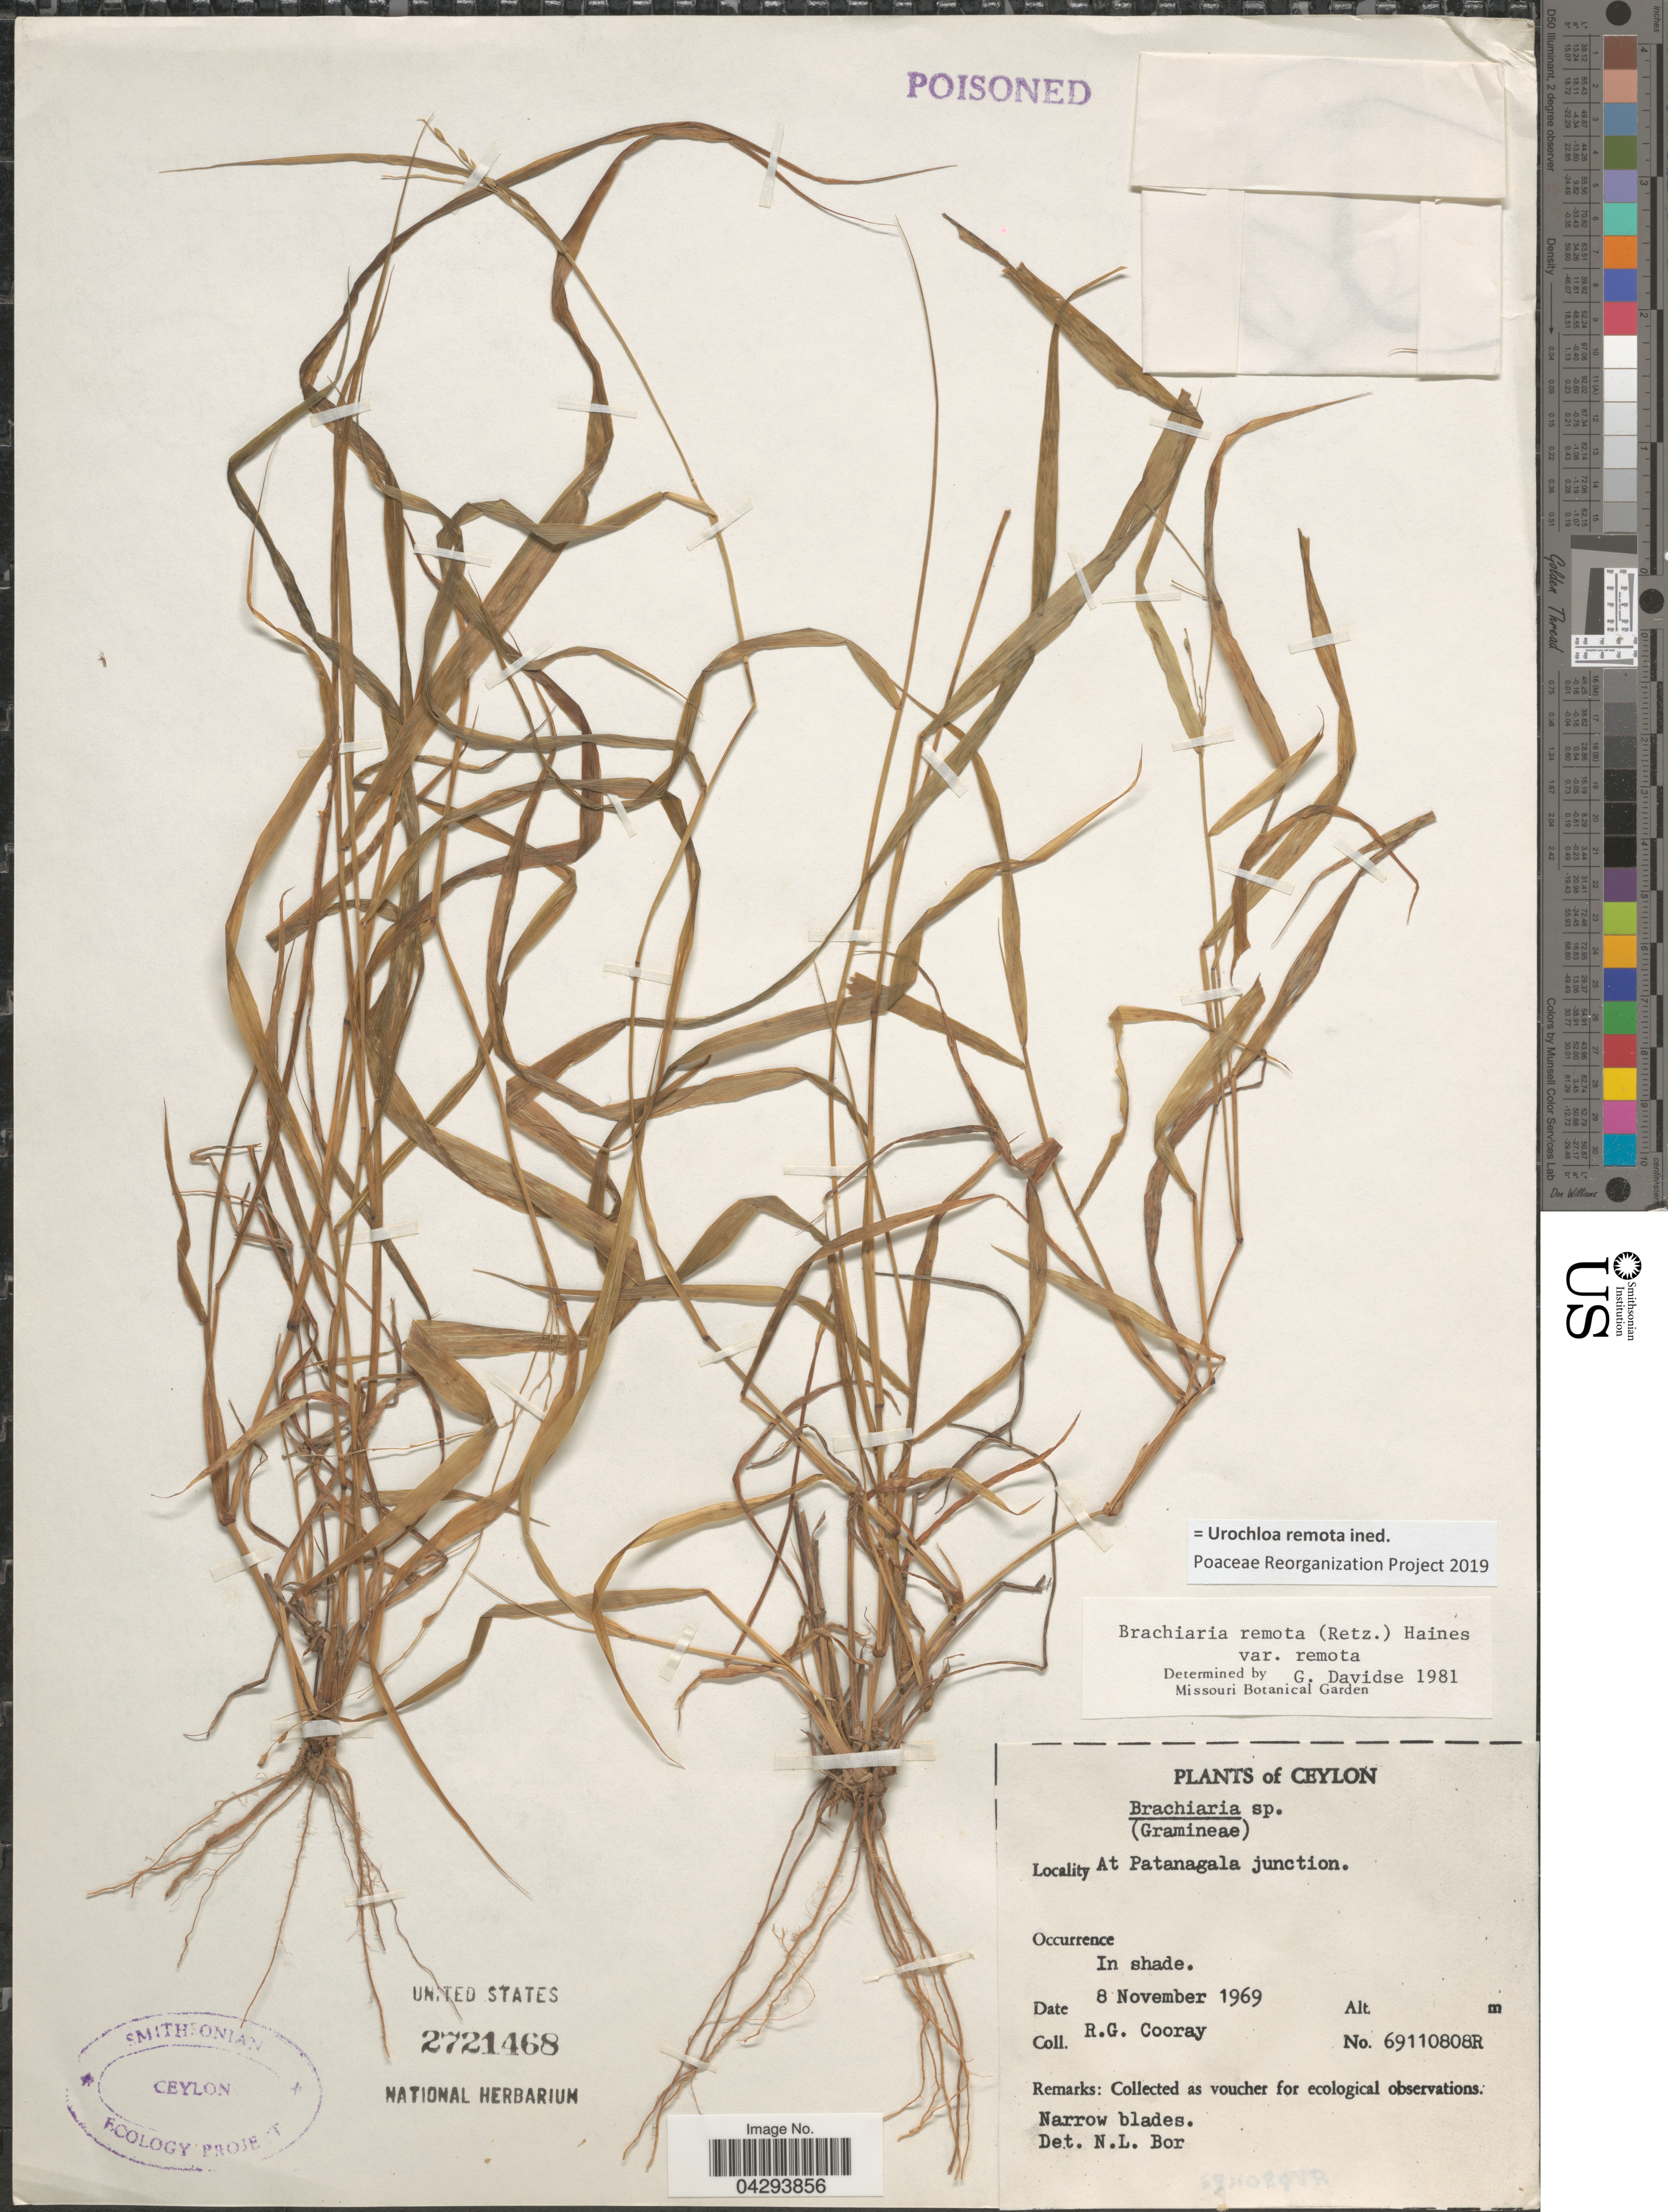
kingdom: Plantae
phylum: Tracheophyta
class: Liliopsida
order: Poales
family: Poaceae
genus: Urochloa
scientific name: Urochloa remota ined.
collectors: R. Cooray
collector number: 69110808R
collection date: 1969-11-08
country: Sri Lanka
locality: Ceylon. At Patanagala junction.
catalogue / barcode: US 2721468